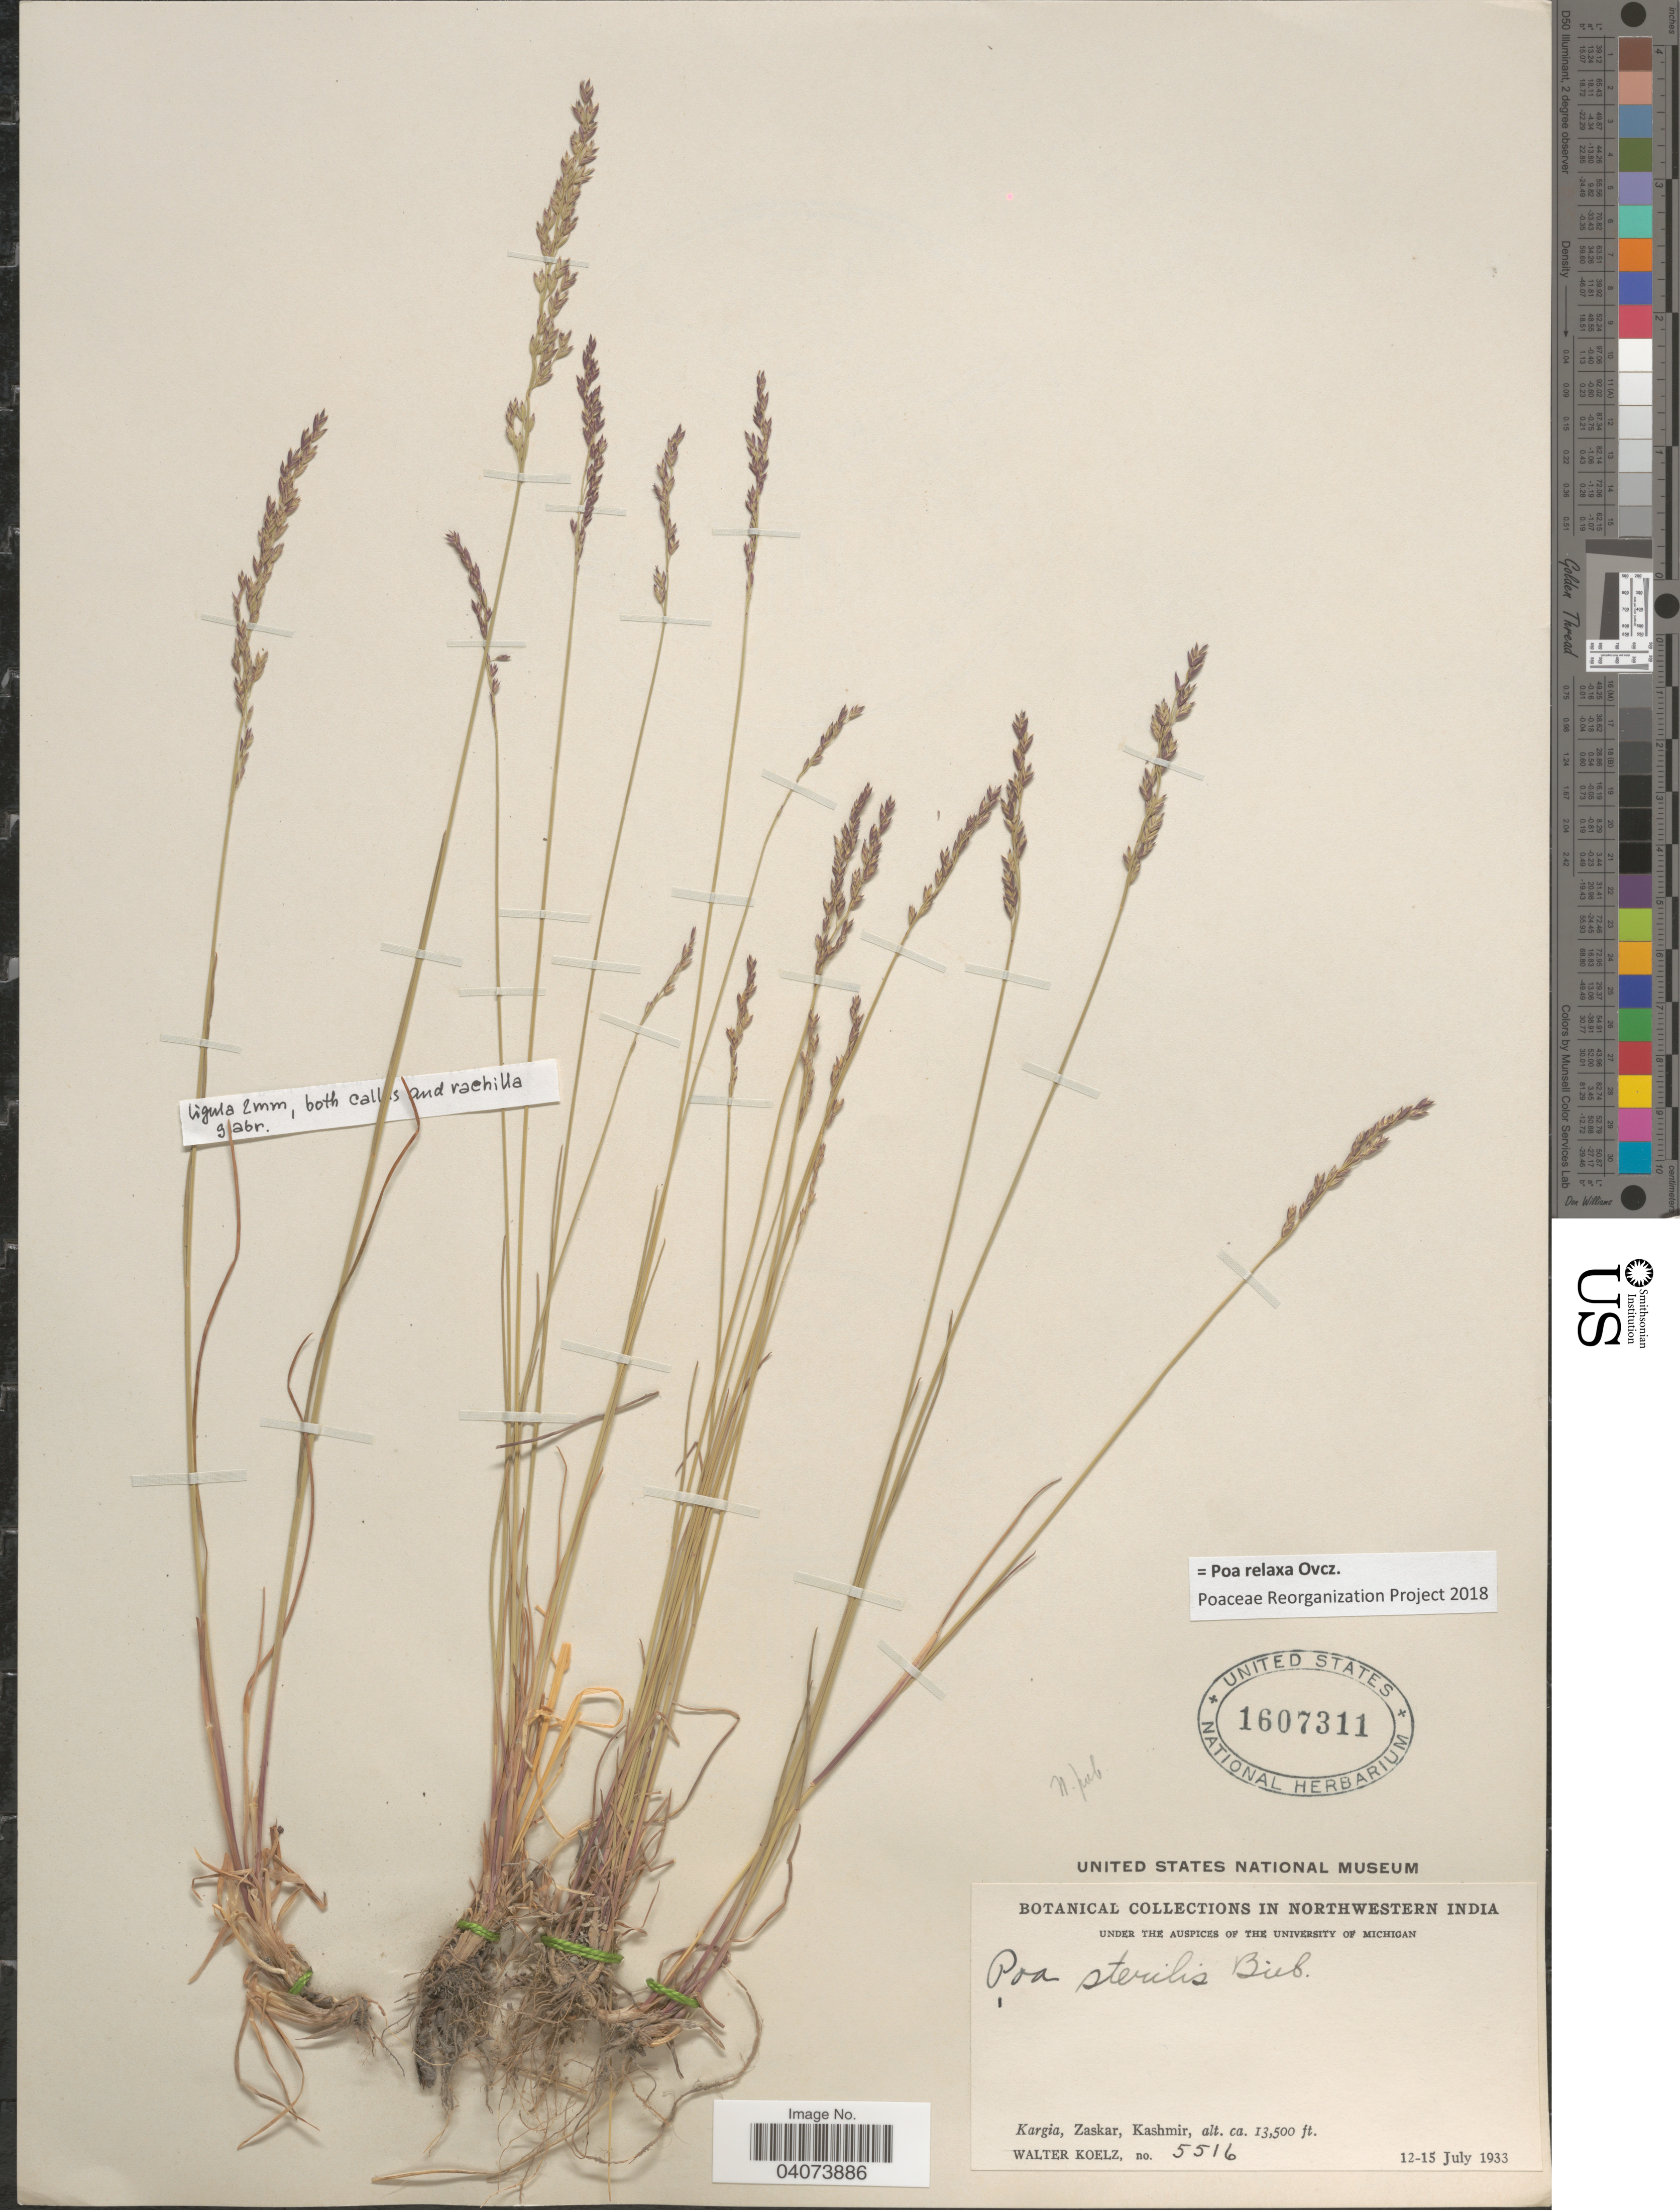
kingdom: Plantae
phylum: Tracheophyta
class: Liliopsida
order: Poales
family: Poaceae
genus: Poa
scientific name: Poa relaxa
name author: Ovcz.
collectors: W. N. Koelz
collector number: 5516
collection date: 1933-07-12/1933-07-15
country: India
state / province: Jammu and Kashmir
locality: Northwestern India. Kargia, Zaskar, Kashmir.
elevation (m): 4115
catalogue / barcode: US 1607311